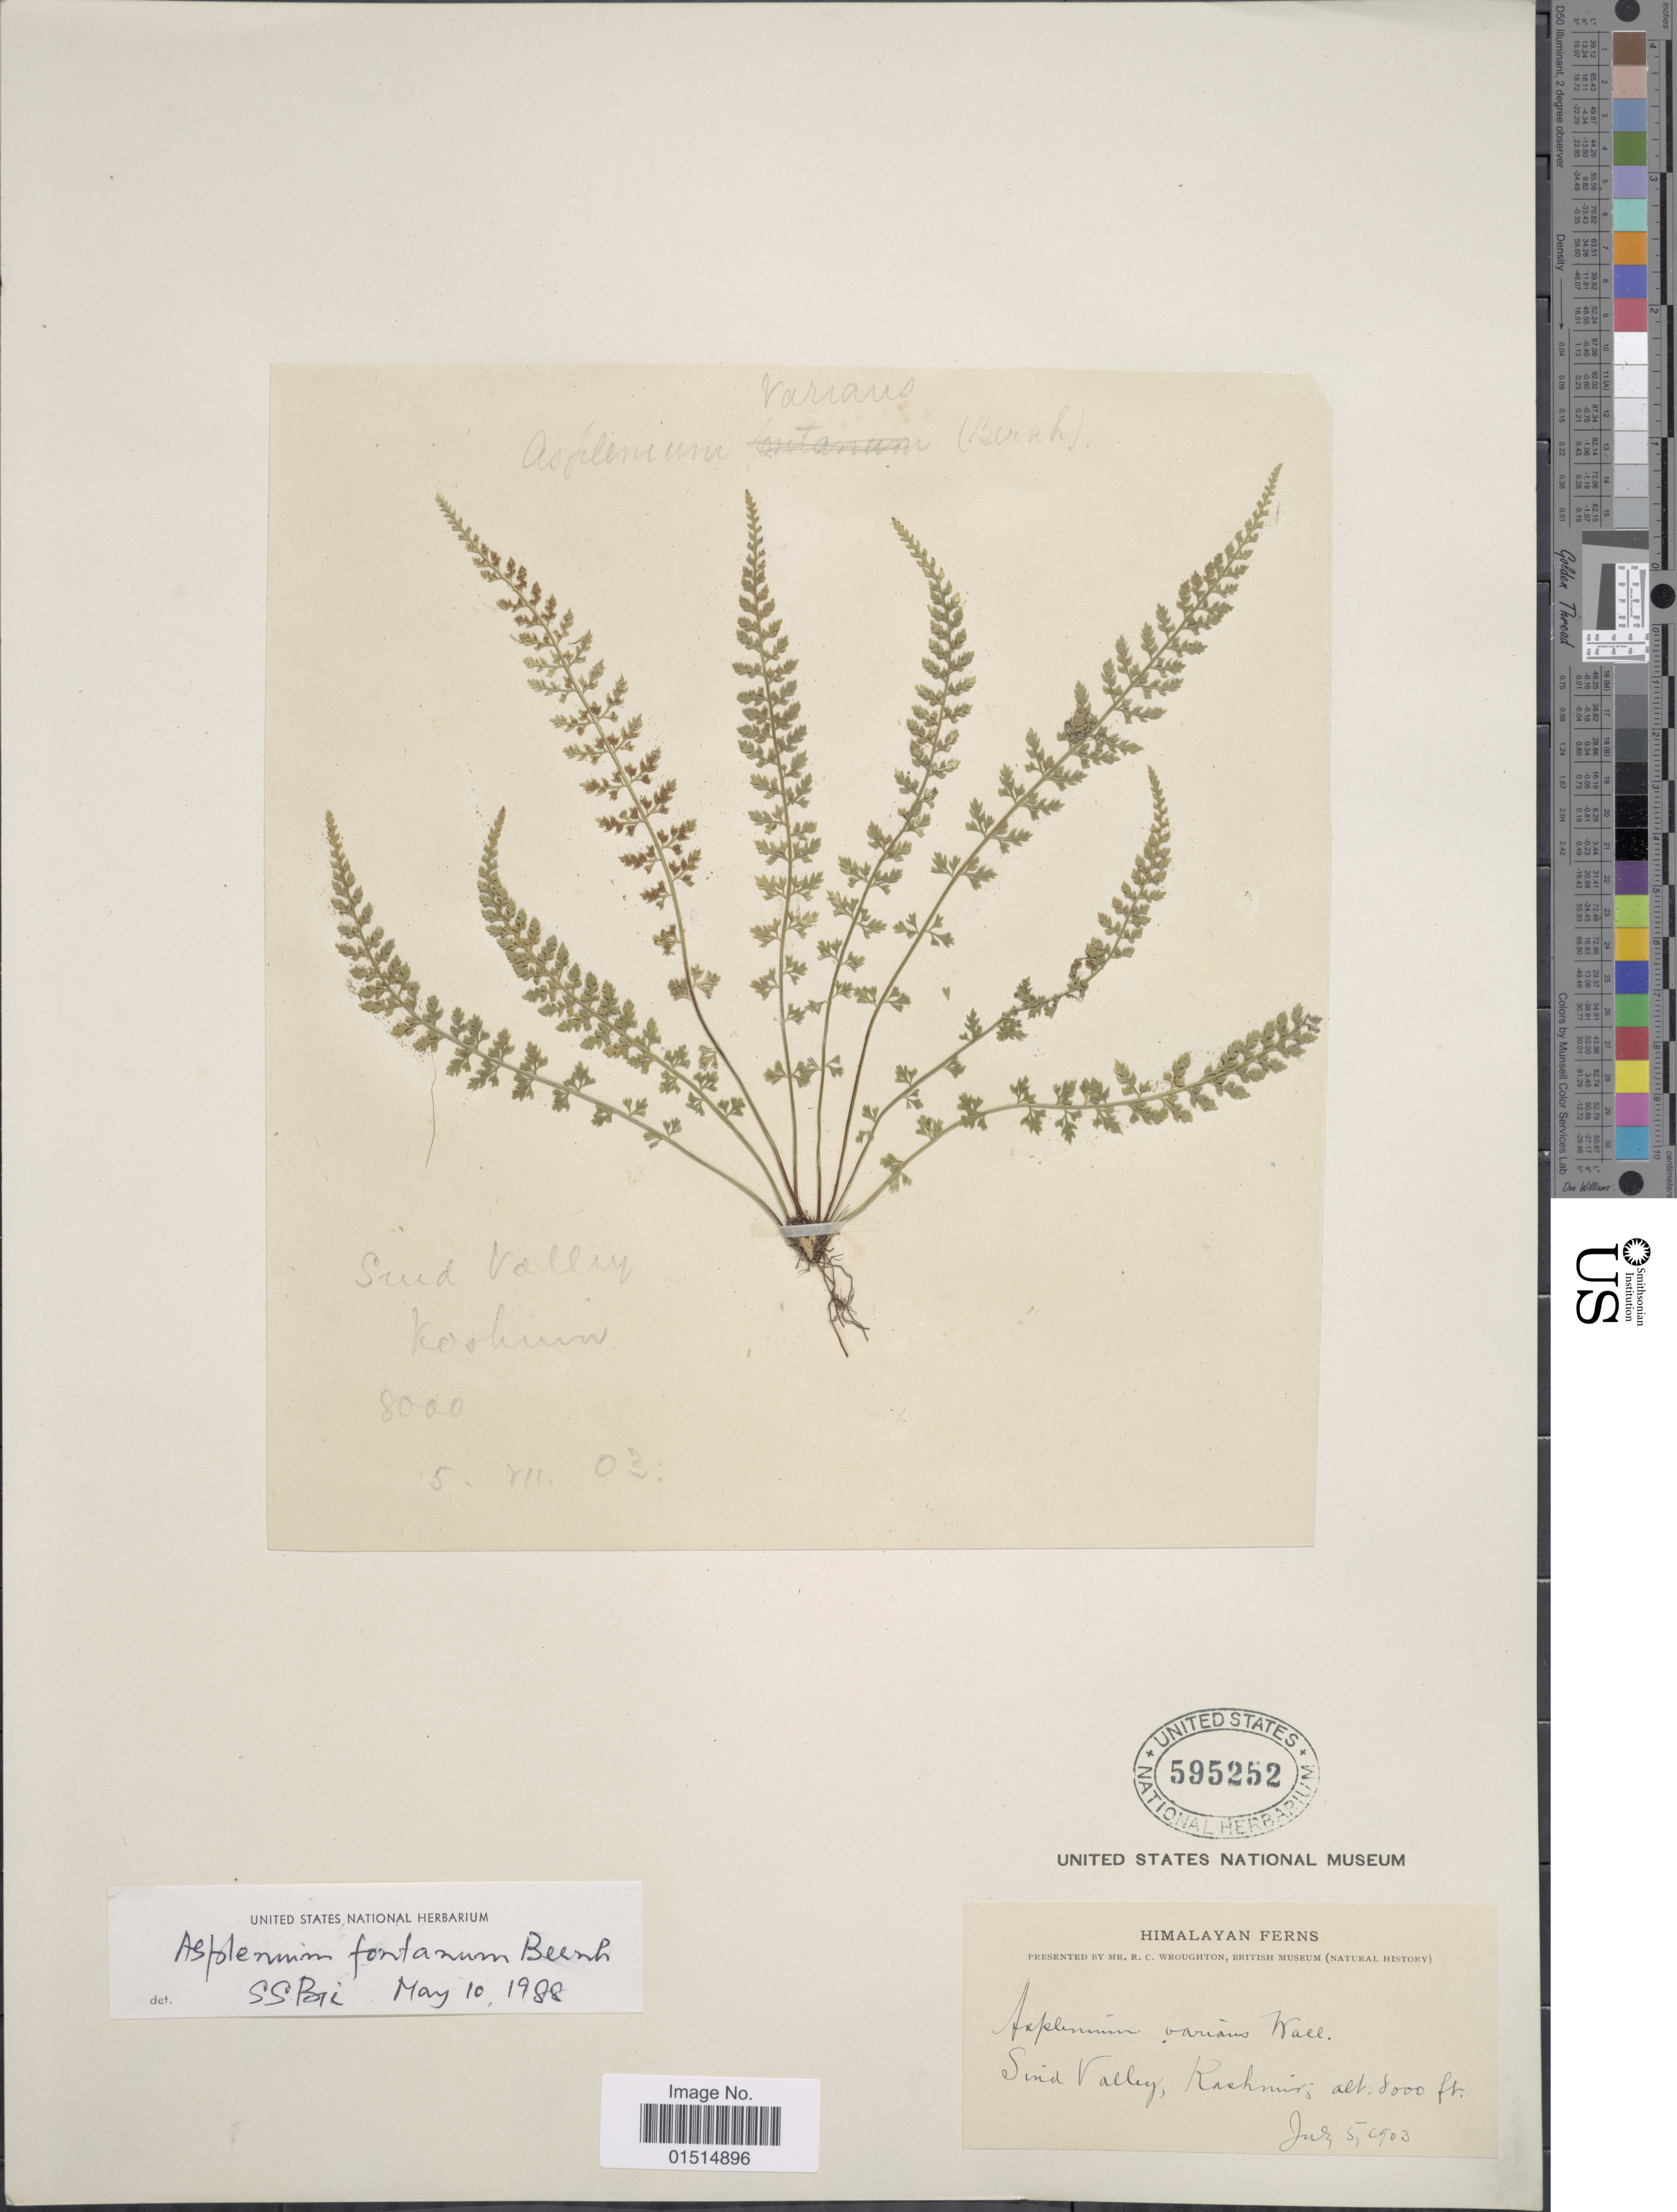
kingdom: Plantae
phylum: Tracheophyta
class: Polypodiopsida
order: Polypodiales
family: Aspleniaceae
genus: Asplenium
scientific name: Asplenium fontanum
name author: (L.) Bernh.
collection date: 1903-07-05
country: India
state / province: Jammu and Kashmir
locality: Himalaya, Sind Valley, Kashmir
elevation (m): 2438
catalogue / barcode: US 595252